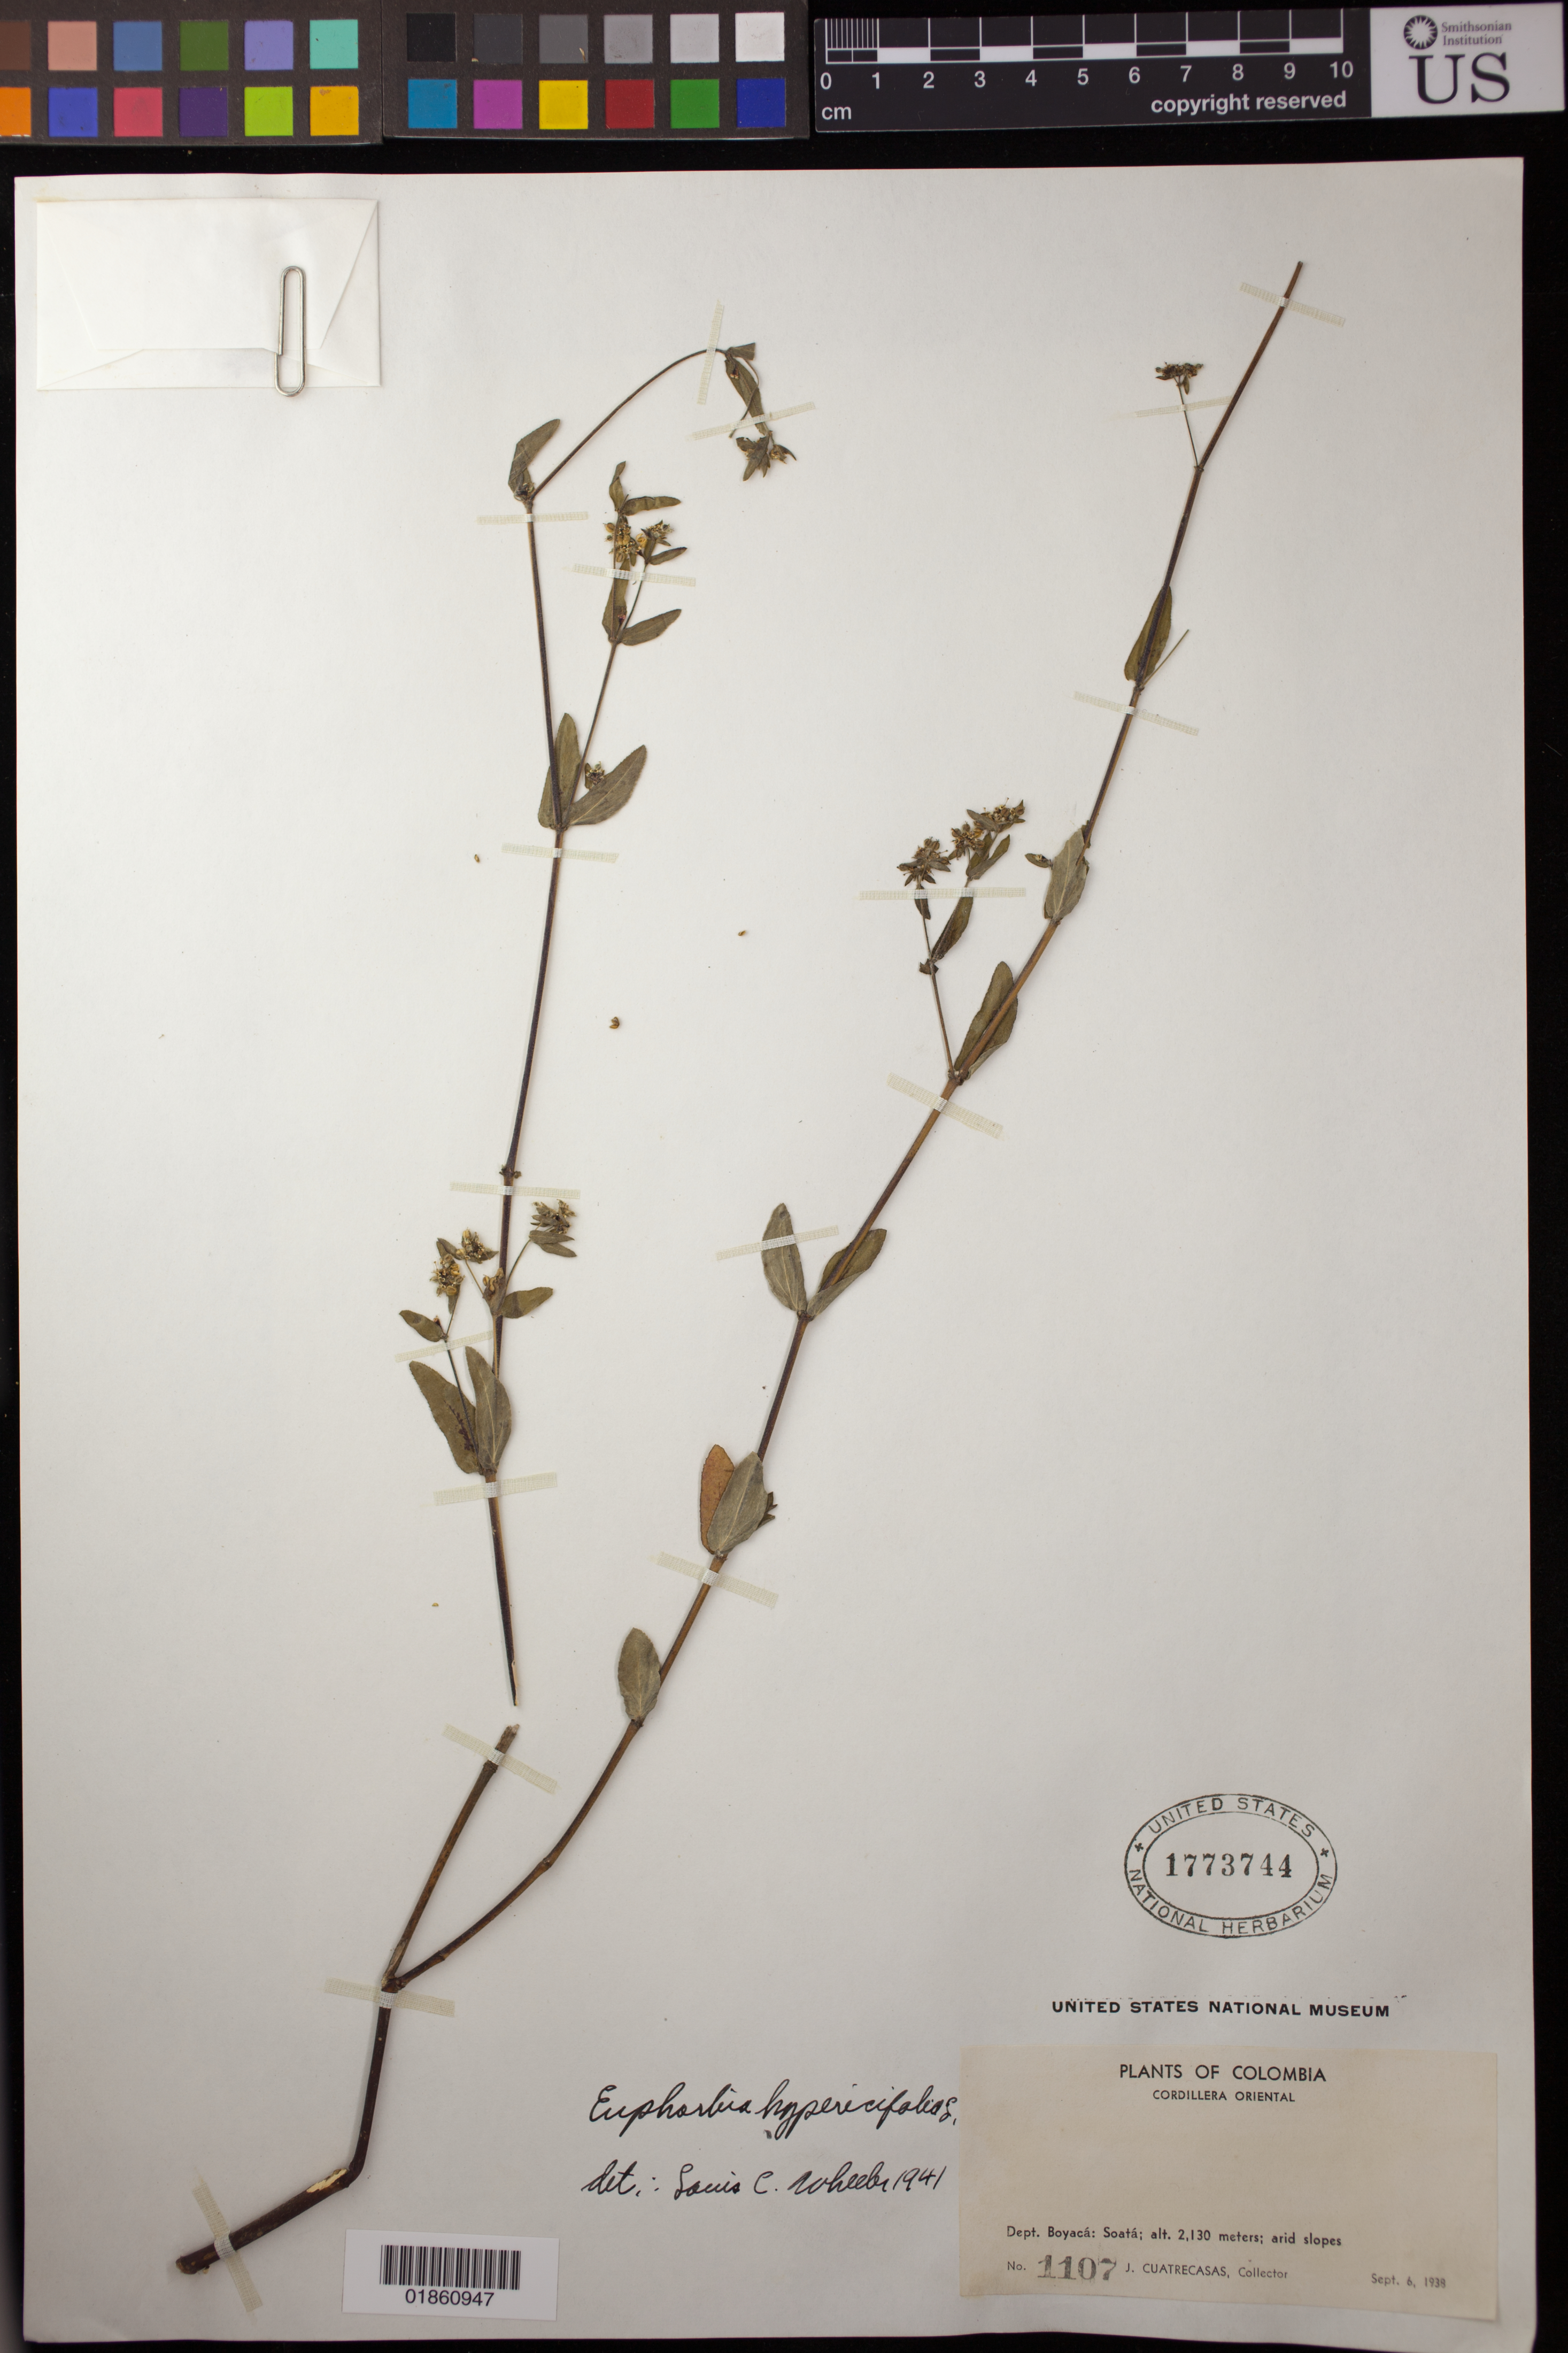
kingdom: Plantae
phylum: Tracheophyta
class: Magnoliopsida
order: Malpighiales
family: Euphorbiaceae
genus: Euphorbia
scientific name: Euphorbia hypericifolia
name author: L.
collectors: J. Cuatrecasas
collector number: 1107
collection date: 1938-09-06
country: Colombia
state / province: Boyacá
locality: Soatá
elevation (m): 2130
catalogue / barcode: US 1773744